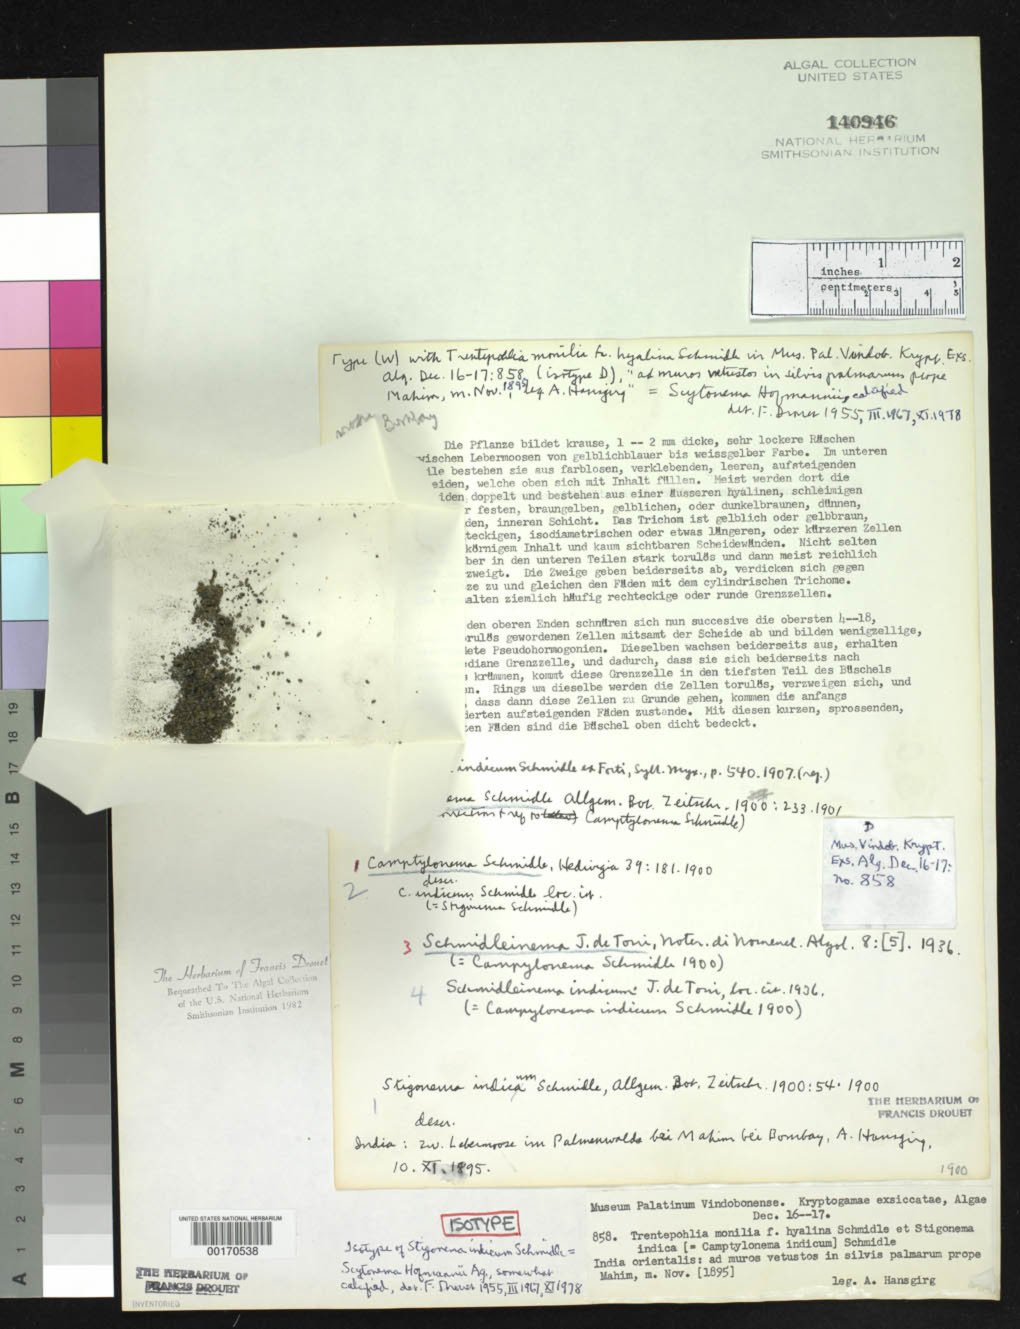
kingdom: Bacteria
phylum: Cyanobacteria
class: Cyanobacteriia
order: Cyanobacteriales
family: Stigonemataceae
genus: Stigonema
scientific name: Stigonema indicum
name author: Schmidle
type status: Isotype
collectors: A. Hansgirg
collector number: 858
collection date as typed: Nov 1895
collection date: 1895-11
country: India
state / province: Maharashtra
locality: Near Mahim, near Bombay.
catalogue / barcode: US 140946